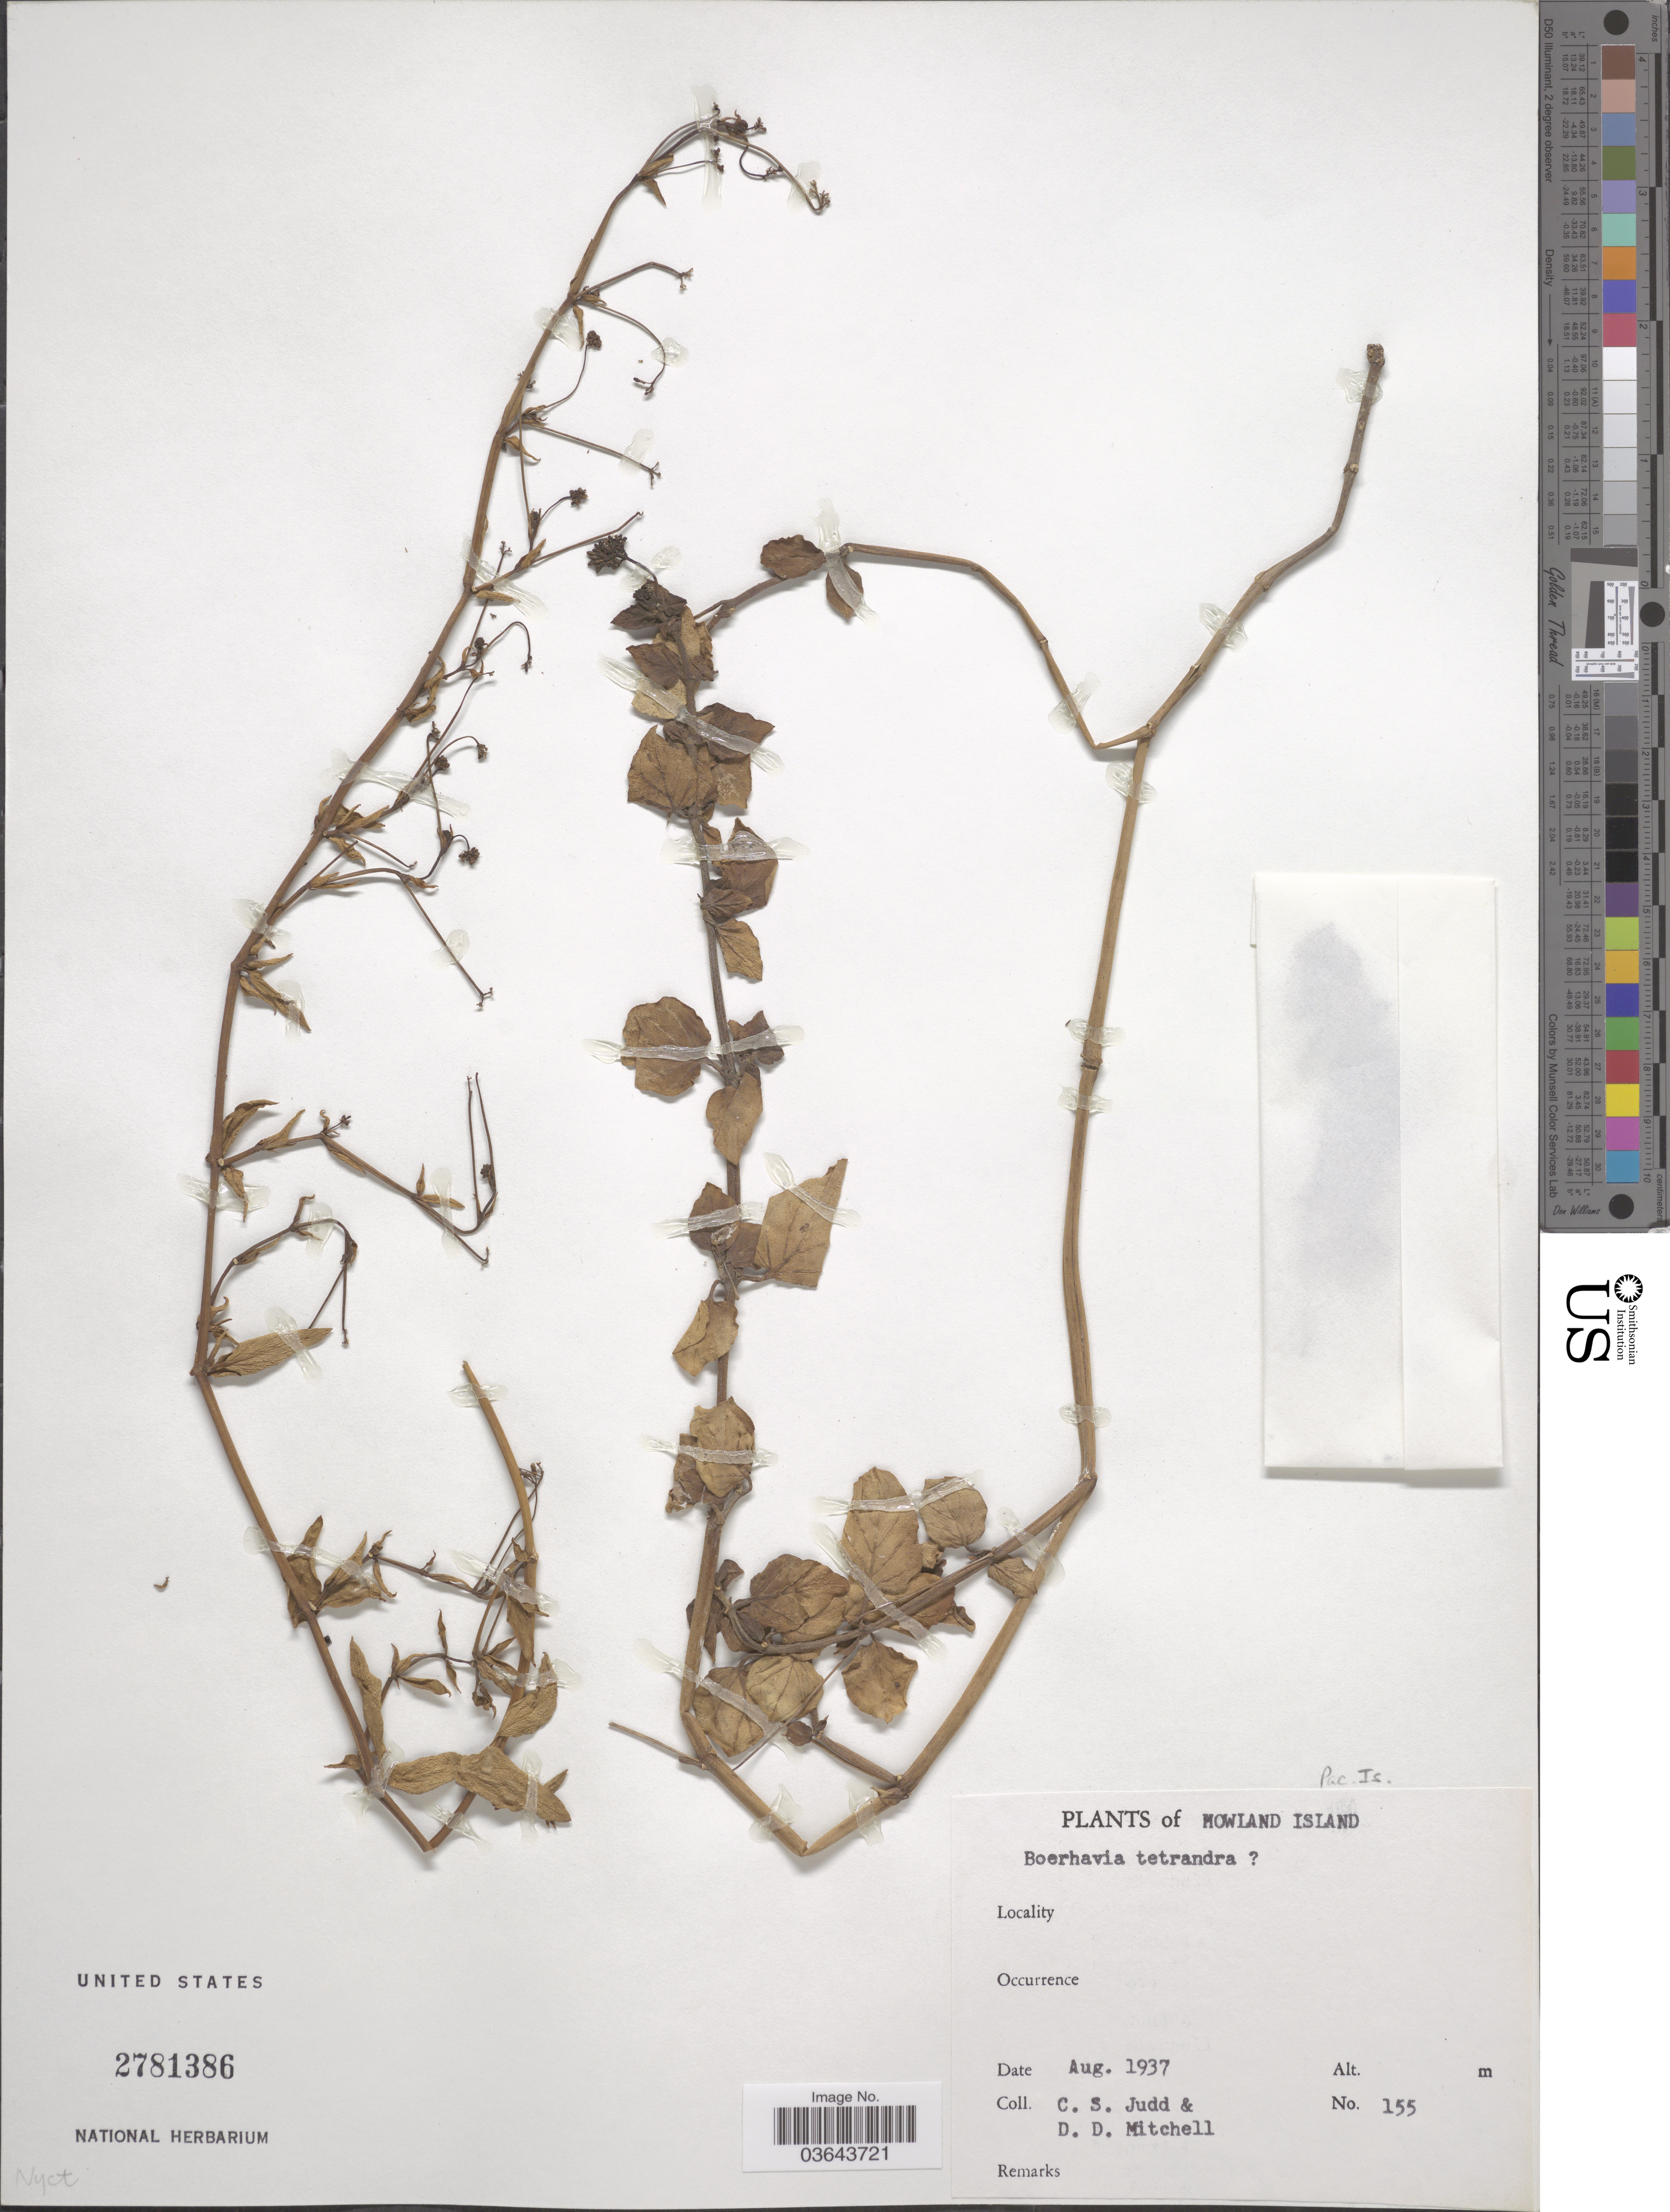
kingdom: Plantae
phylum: Tracheophyta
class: Magnoliopsida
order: Caryophyllales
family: Nyctaginaceae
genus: Boerhavia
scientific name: Boerhavia tetrandra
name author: G. Forst.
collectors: C. Judd & D. D. Mitchell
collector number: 155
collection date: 1937-08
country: U.S. Administered Pacific Islands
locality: Pac. Is. Howland Island.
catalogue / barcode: US 2781386